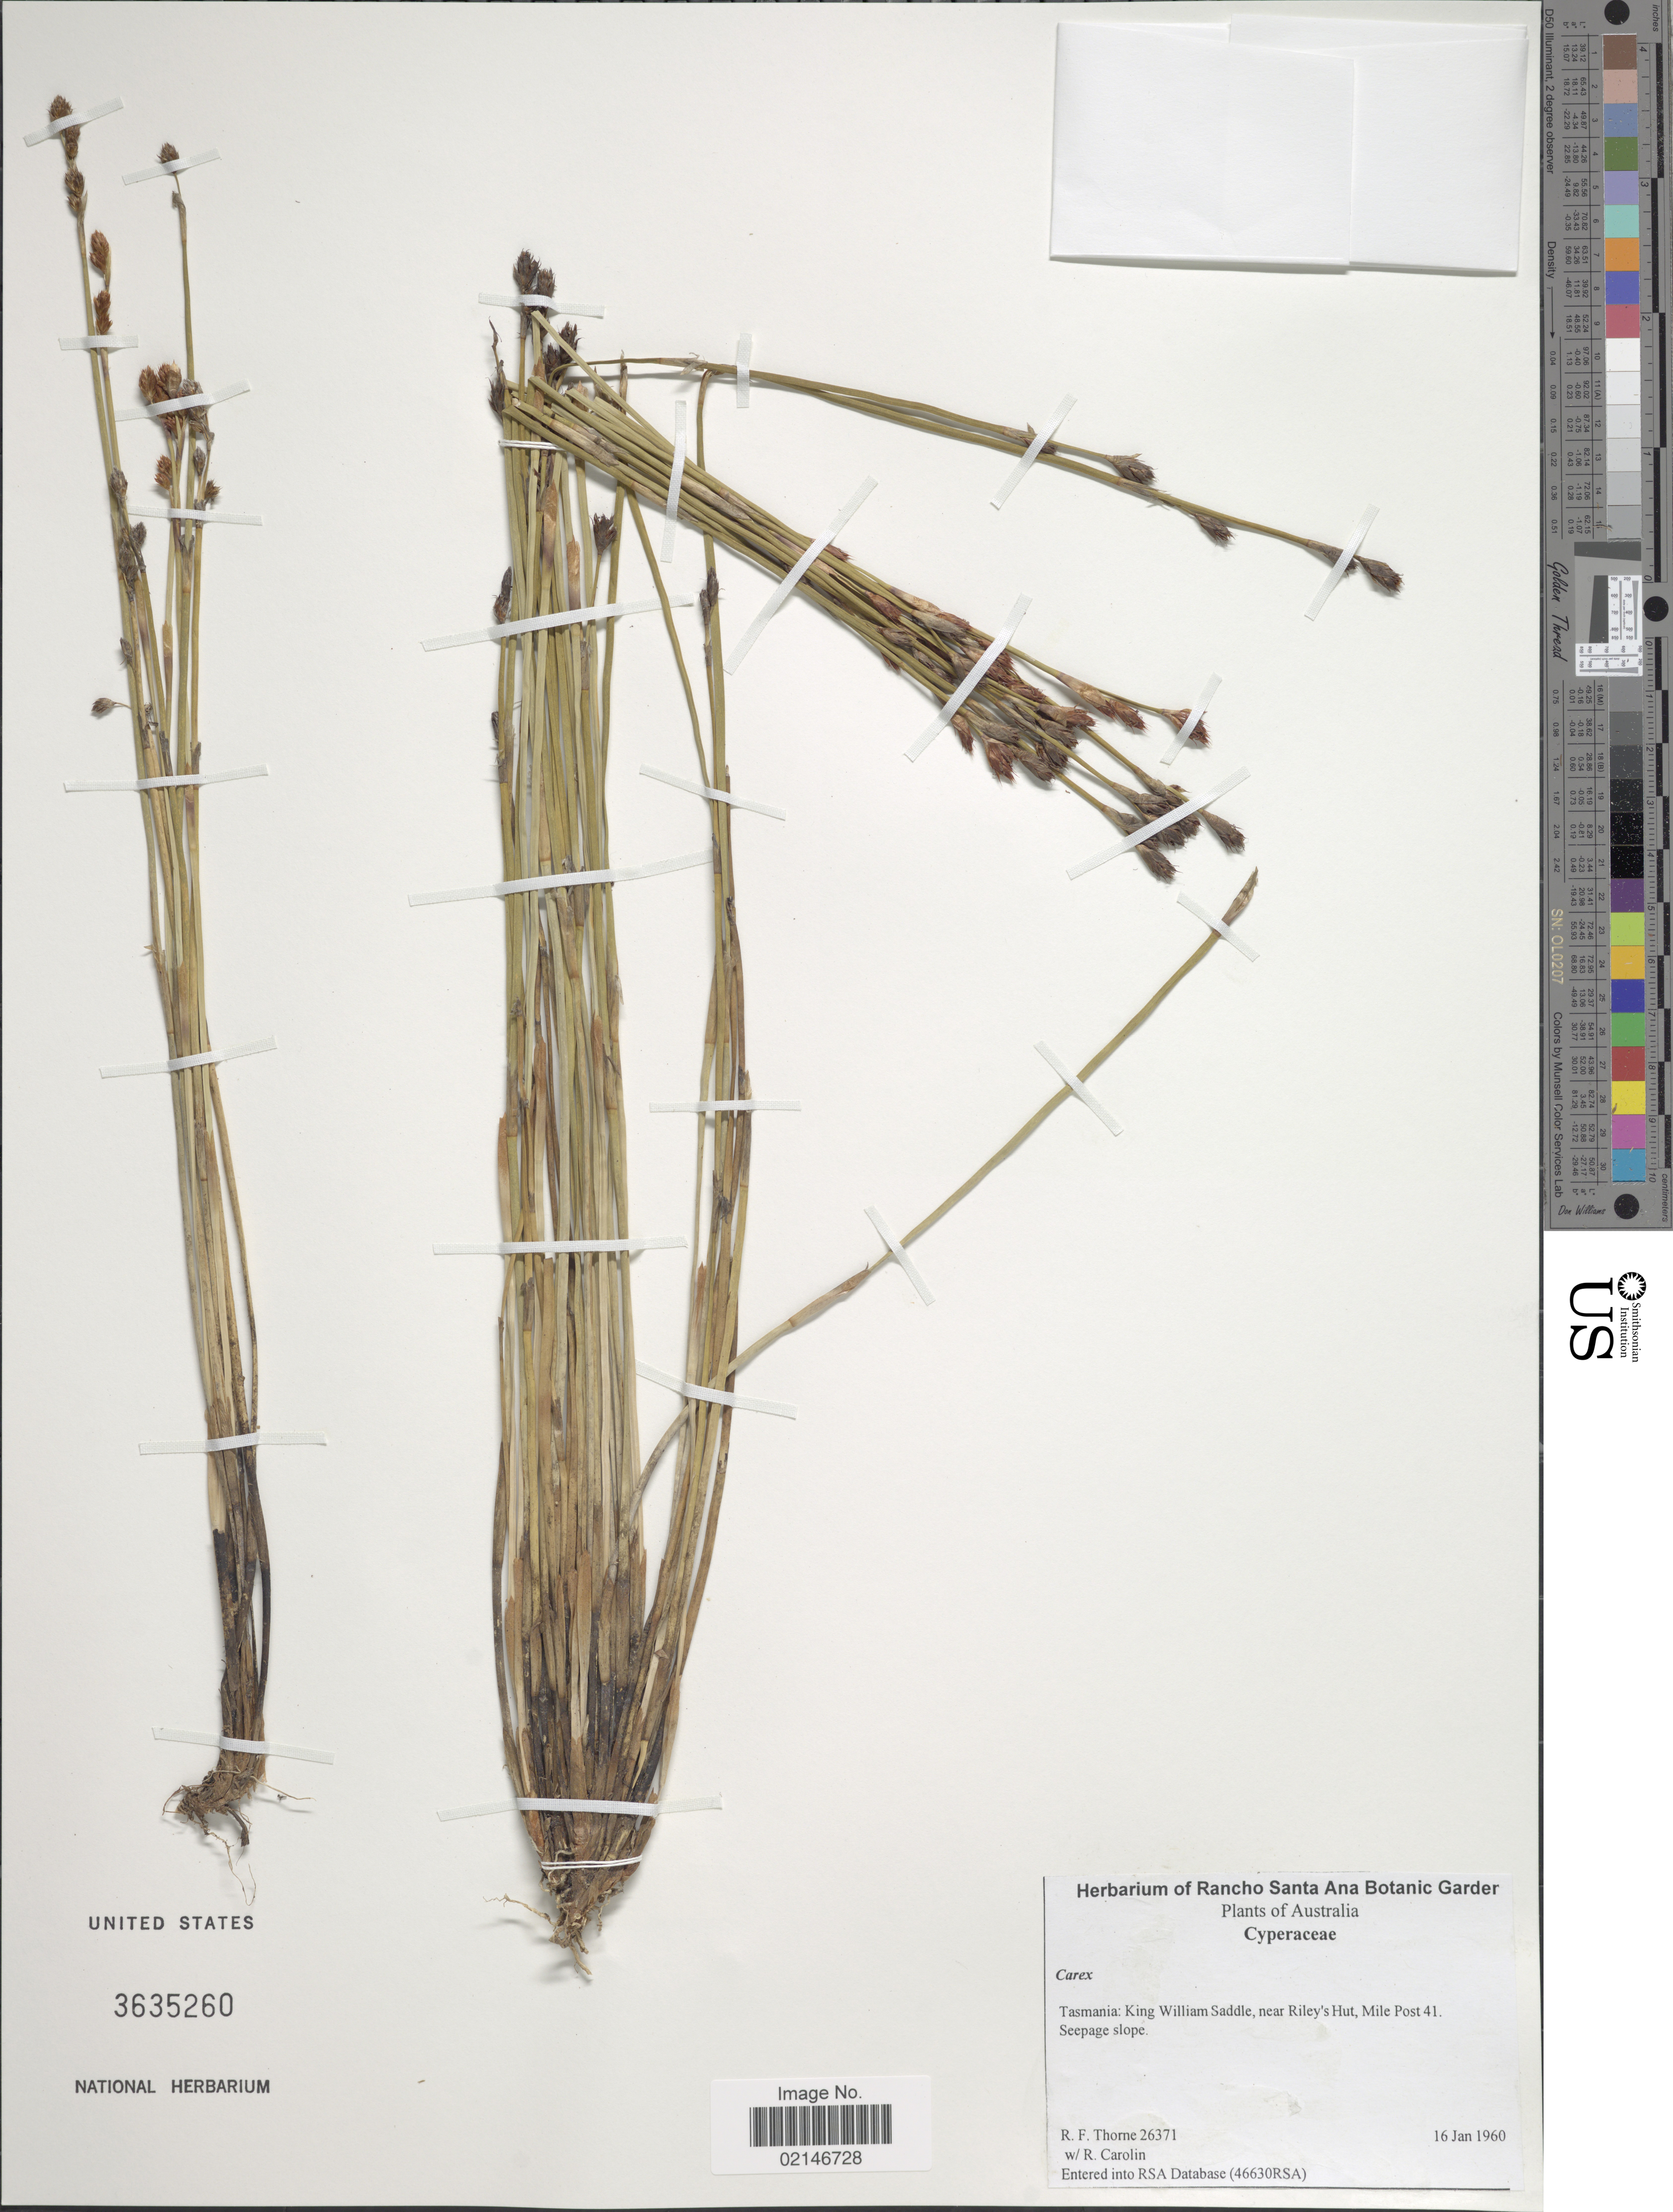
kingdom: Plantae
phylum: Tracheophyta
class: Liliopsida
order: Poales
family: Restionaceae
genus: Apodasmia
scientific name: Apodasmia chilensis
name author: (Gay) B.G. Briggs & L.A.S. Johnson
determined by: Strong, Mark T., (BOT), Smithsonian Institution - National Museum of Natural History (UNITED STATES)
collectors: R. F. Thorne & R. Carolin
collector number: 26371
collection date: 1960-01-16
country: Australia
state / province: Tasmania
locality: King William Saddle, near Riley's Hut, Mile Post 41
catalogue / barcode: US 3635260